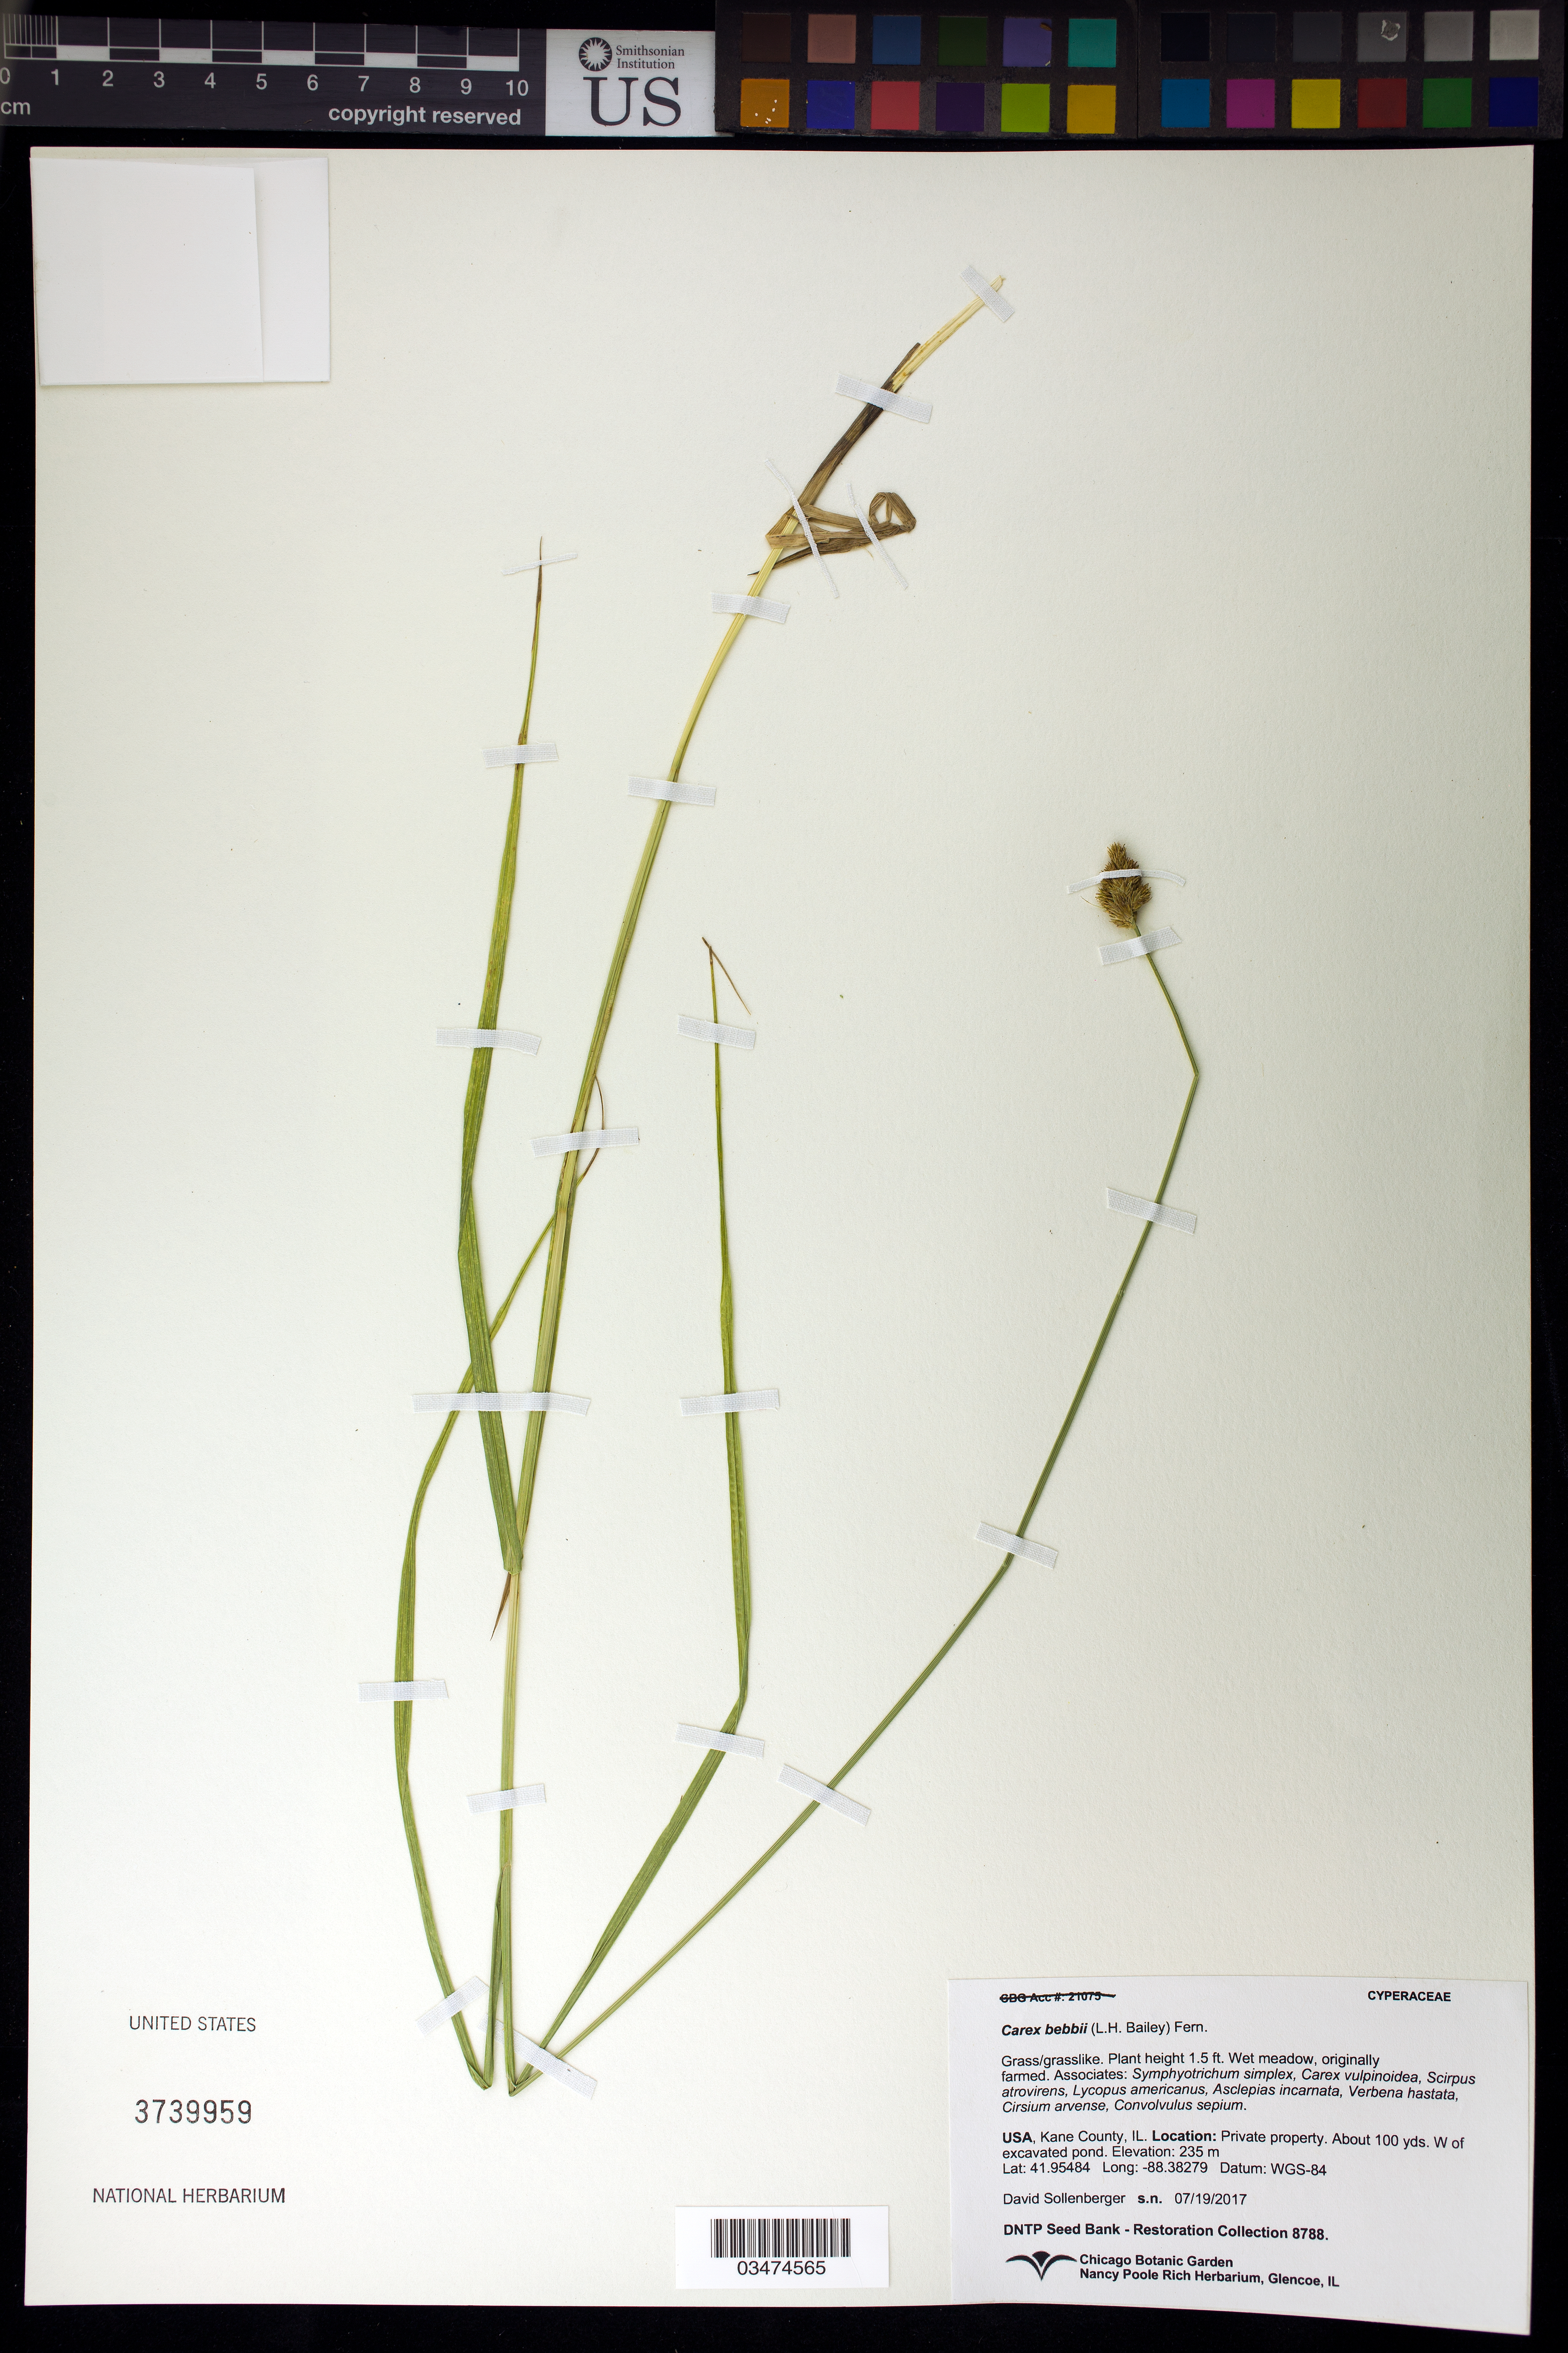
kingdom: Plantae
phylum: Tracheophyta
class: Liliopsida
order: Poales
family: Cyperaceae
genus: Carex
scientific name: Carex bebbii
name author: (L.H. Bailey) Olney ex Fernald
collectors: D. Sollenberger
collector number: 8788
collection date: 2017-07-19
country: United States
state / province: Illinois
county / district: Kane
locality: Private property. About 100 yds. W of excavated pond.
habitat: Grass/grasslike. Wet meadow.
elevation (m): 235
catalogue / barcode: US 3739959